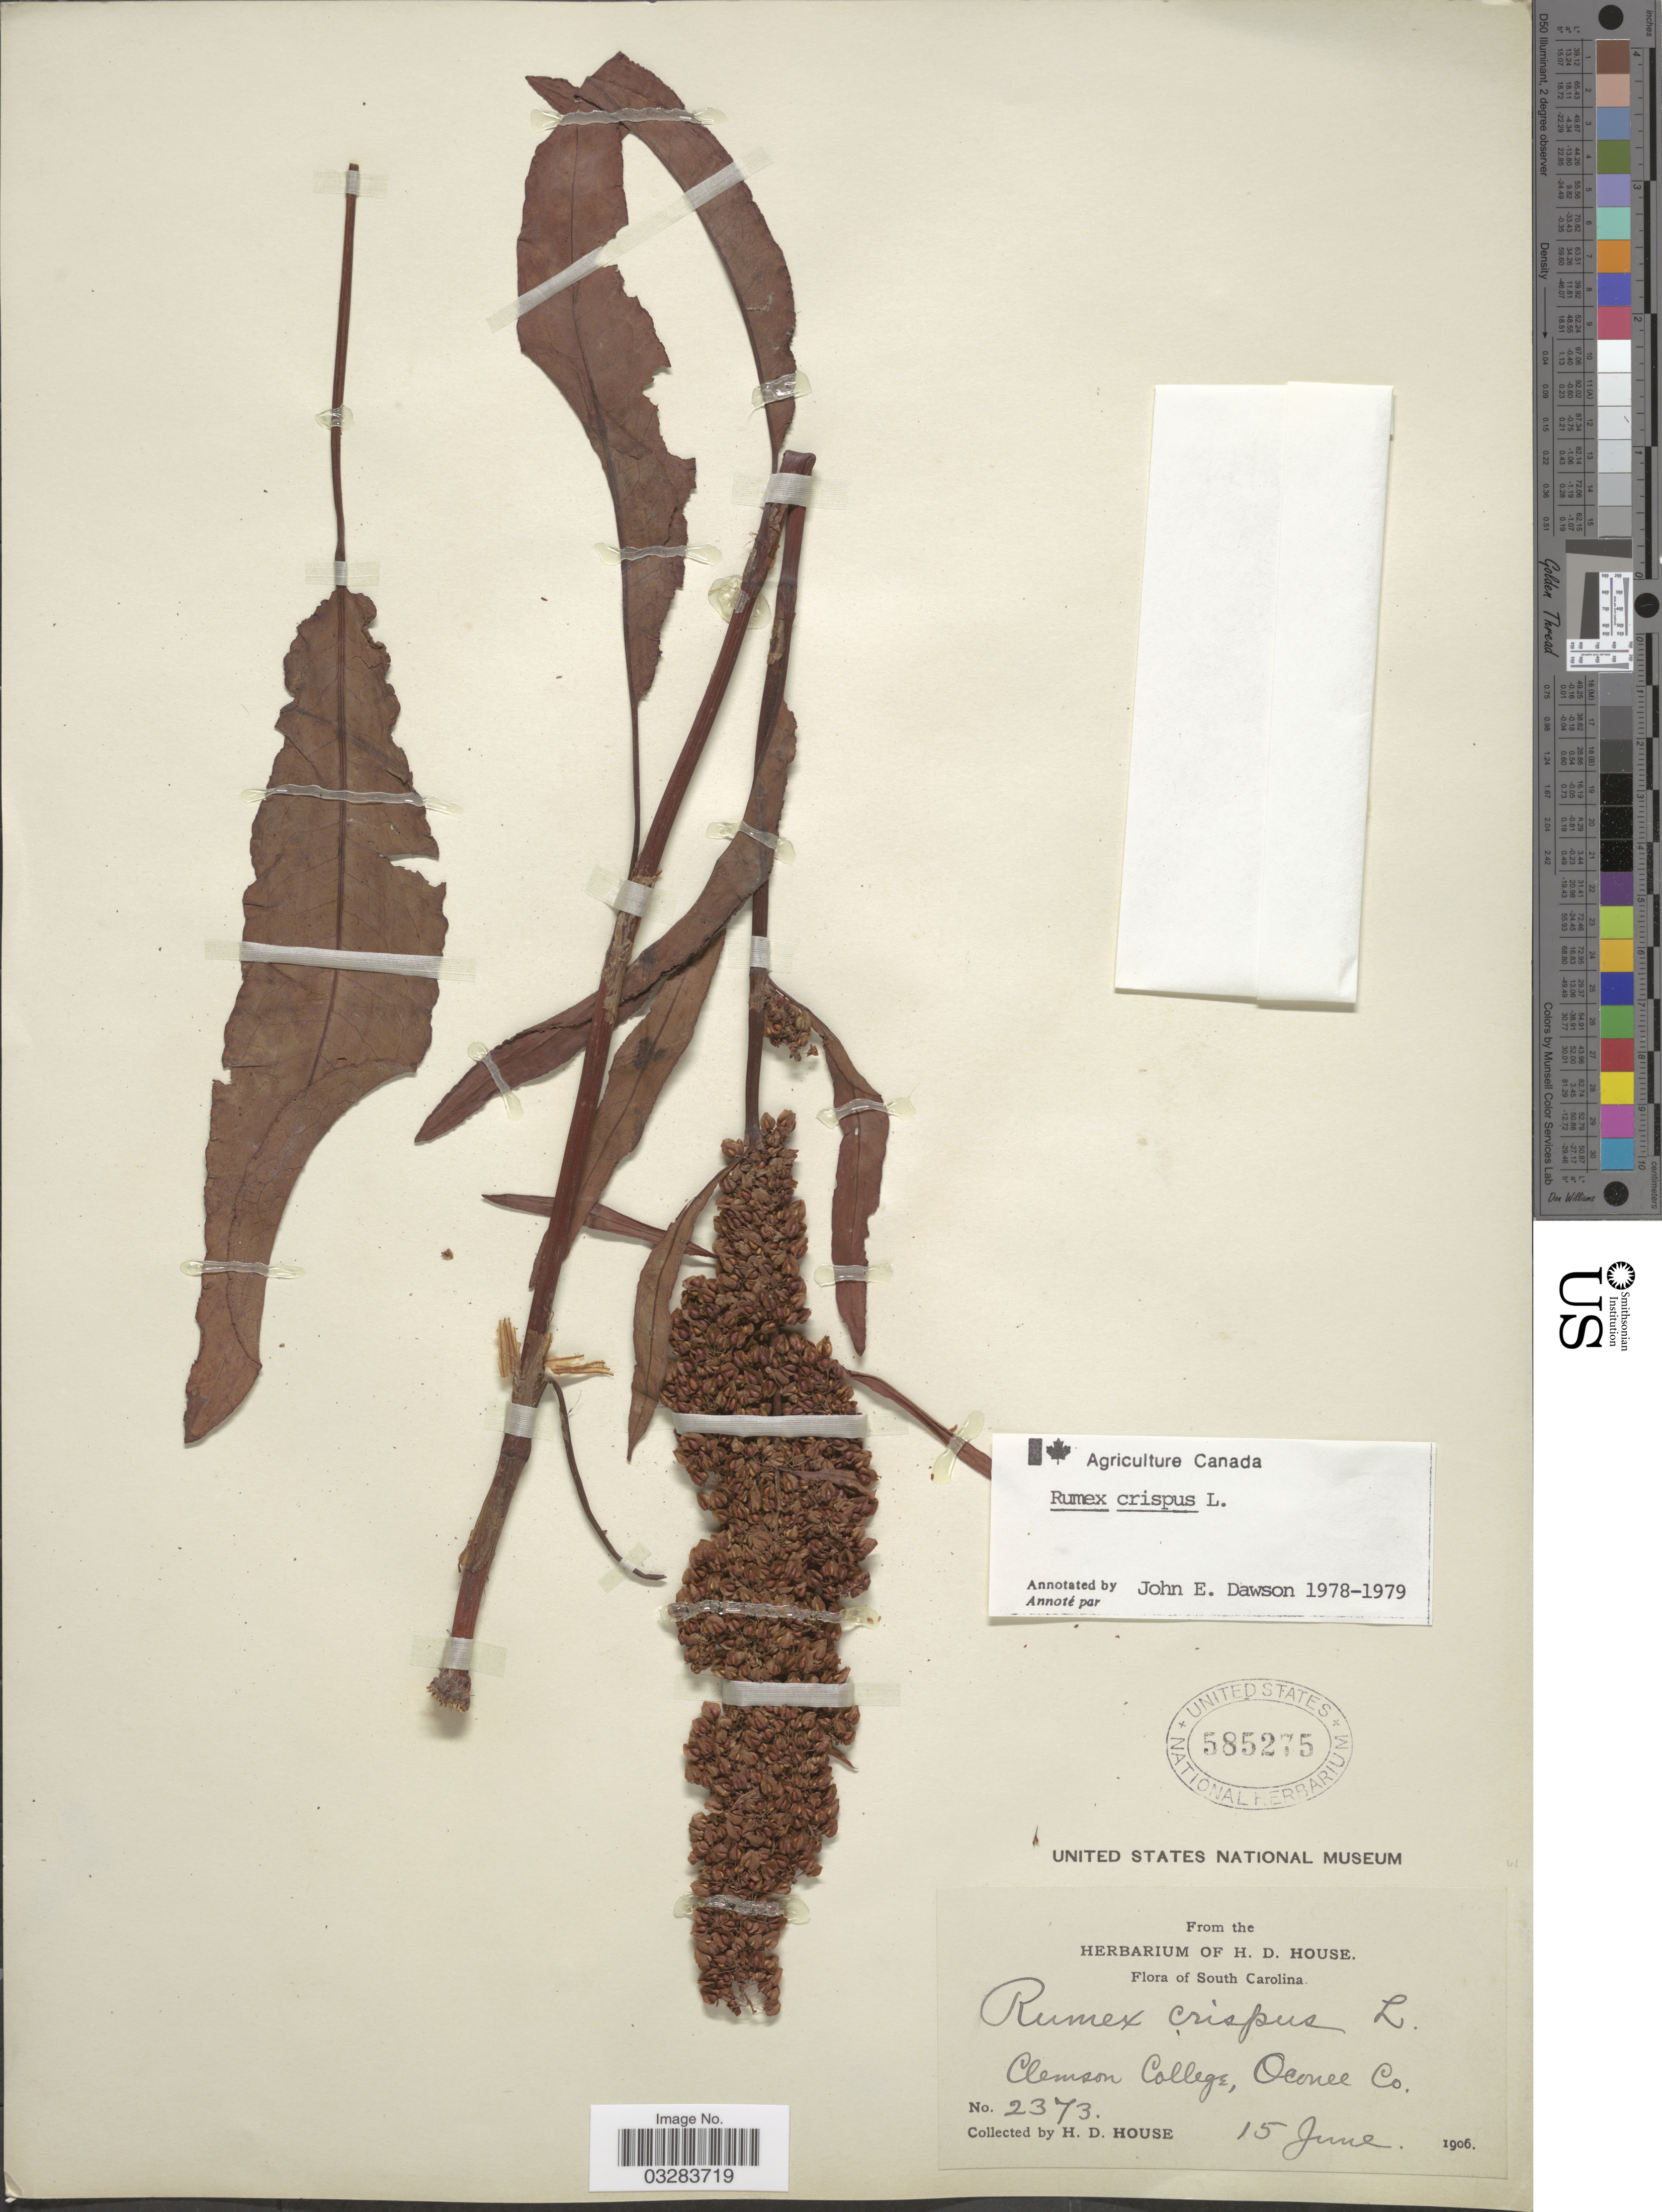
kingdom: Plantae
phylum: Tracheophyta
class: Magnoliopsida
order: Caryophyllales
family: Polygonaceae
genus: Rumex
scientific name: Rumex crispus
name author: L.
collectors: H. D. House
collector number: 2373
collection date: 1906-06-15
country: United States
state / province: South Carolina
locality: Clemson College, Oconee Co.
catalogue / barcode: US 585275